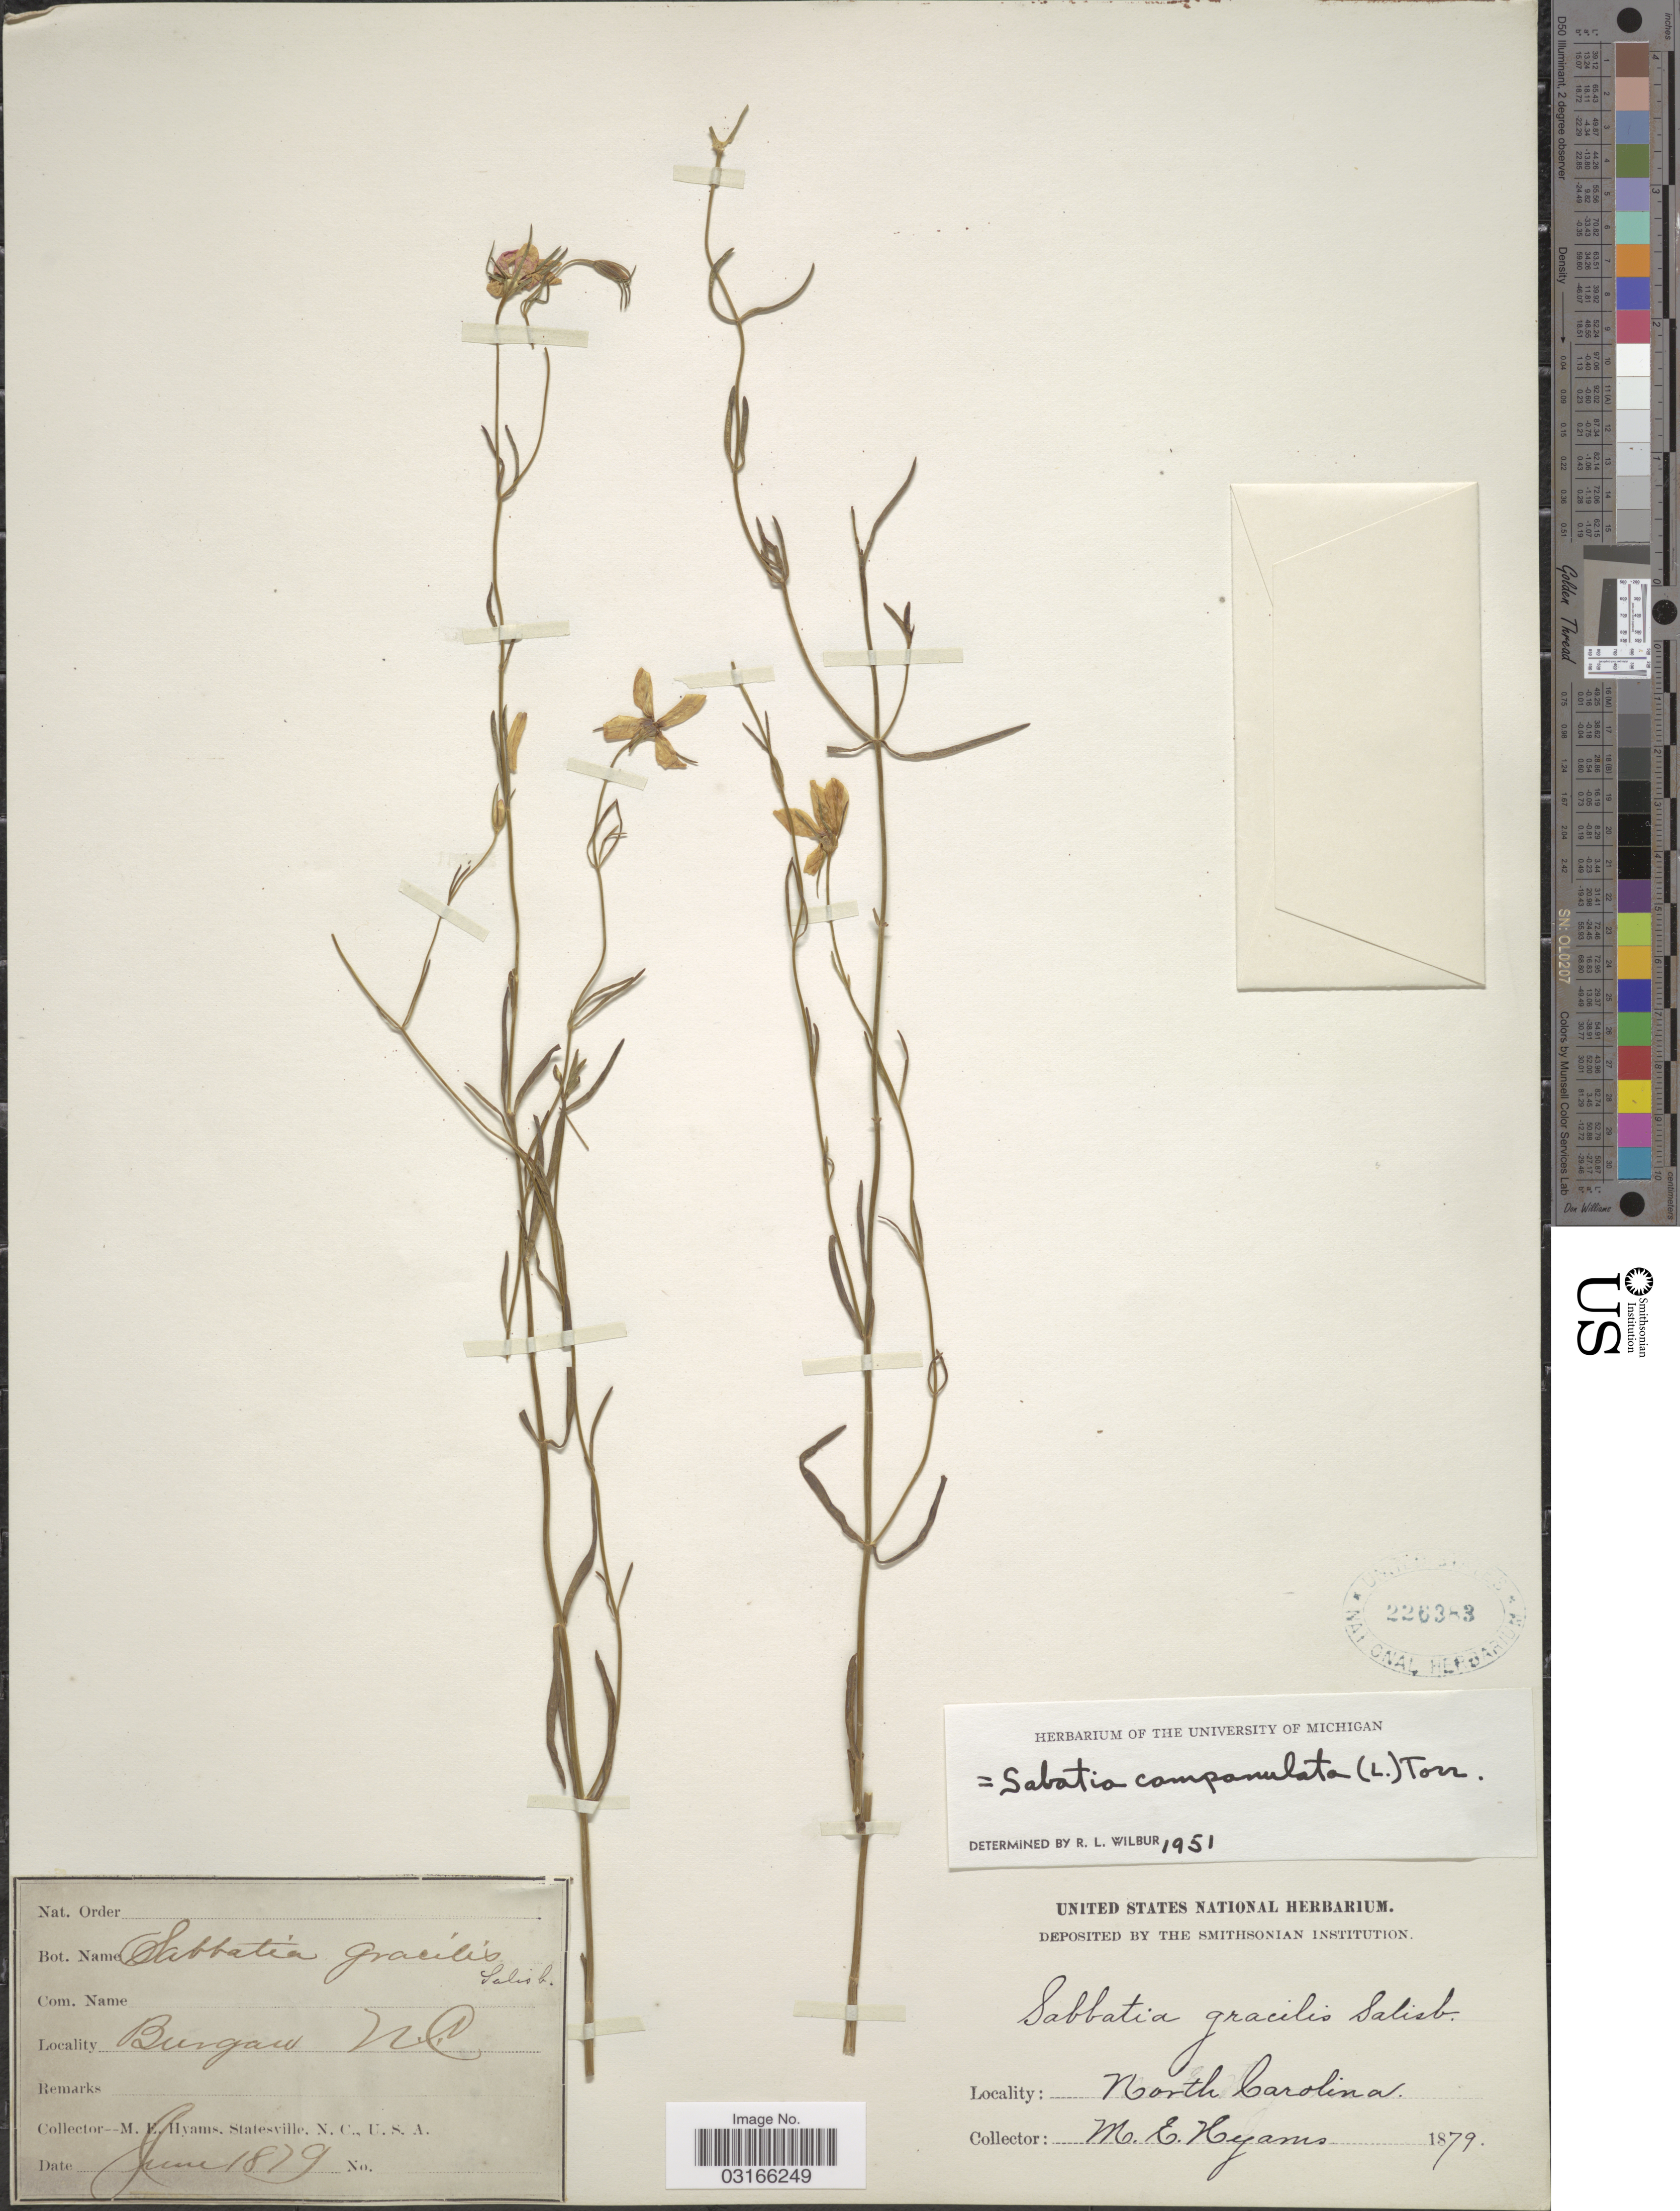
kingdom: Plantae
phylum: Tracheophyta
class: Magnoliopsida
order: Gentianales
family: Gentianaceae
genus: Sabatia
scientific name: Sabatia campanulata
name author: (L.) Torr.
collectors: M. E. Hyams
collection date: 1879-06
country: United States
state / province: North Carolina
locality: Burgaw.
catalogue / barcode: US 226383